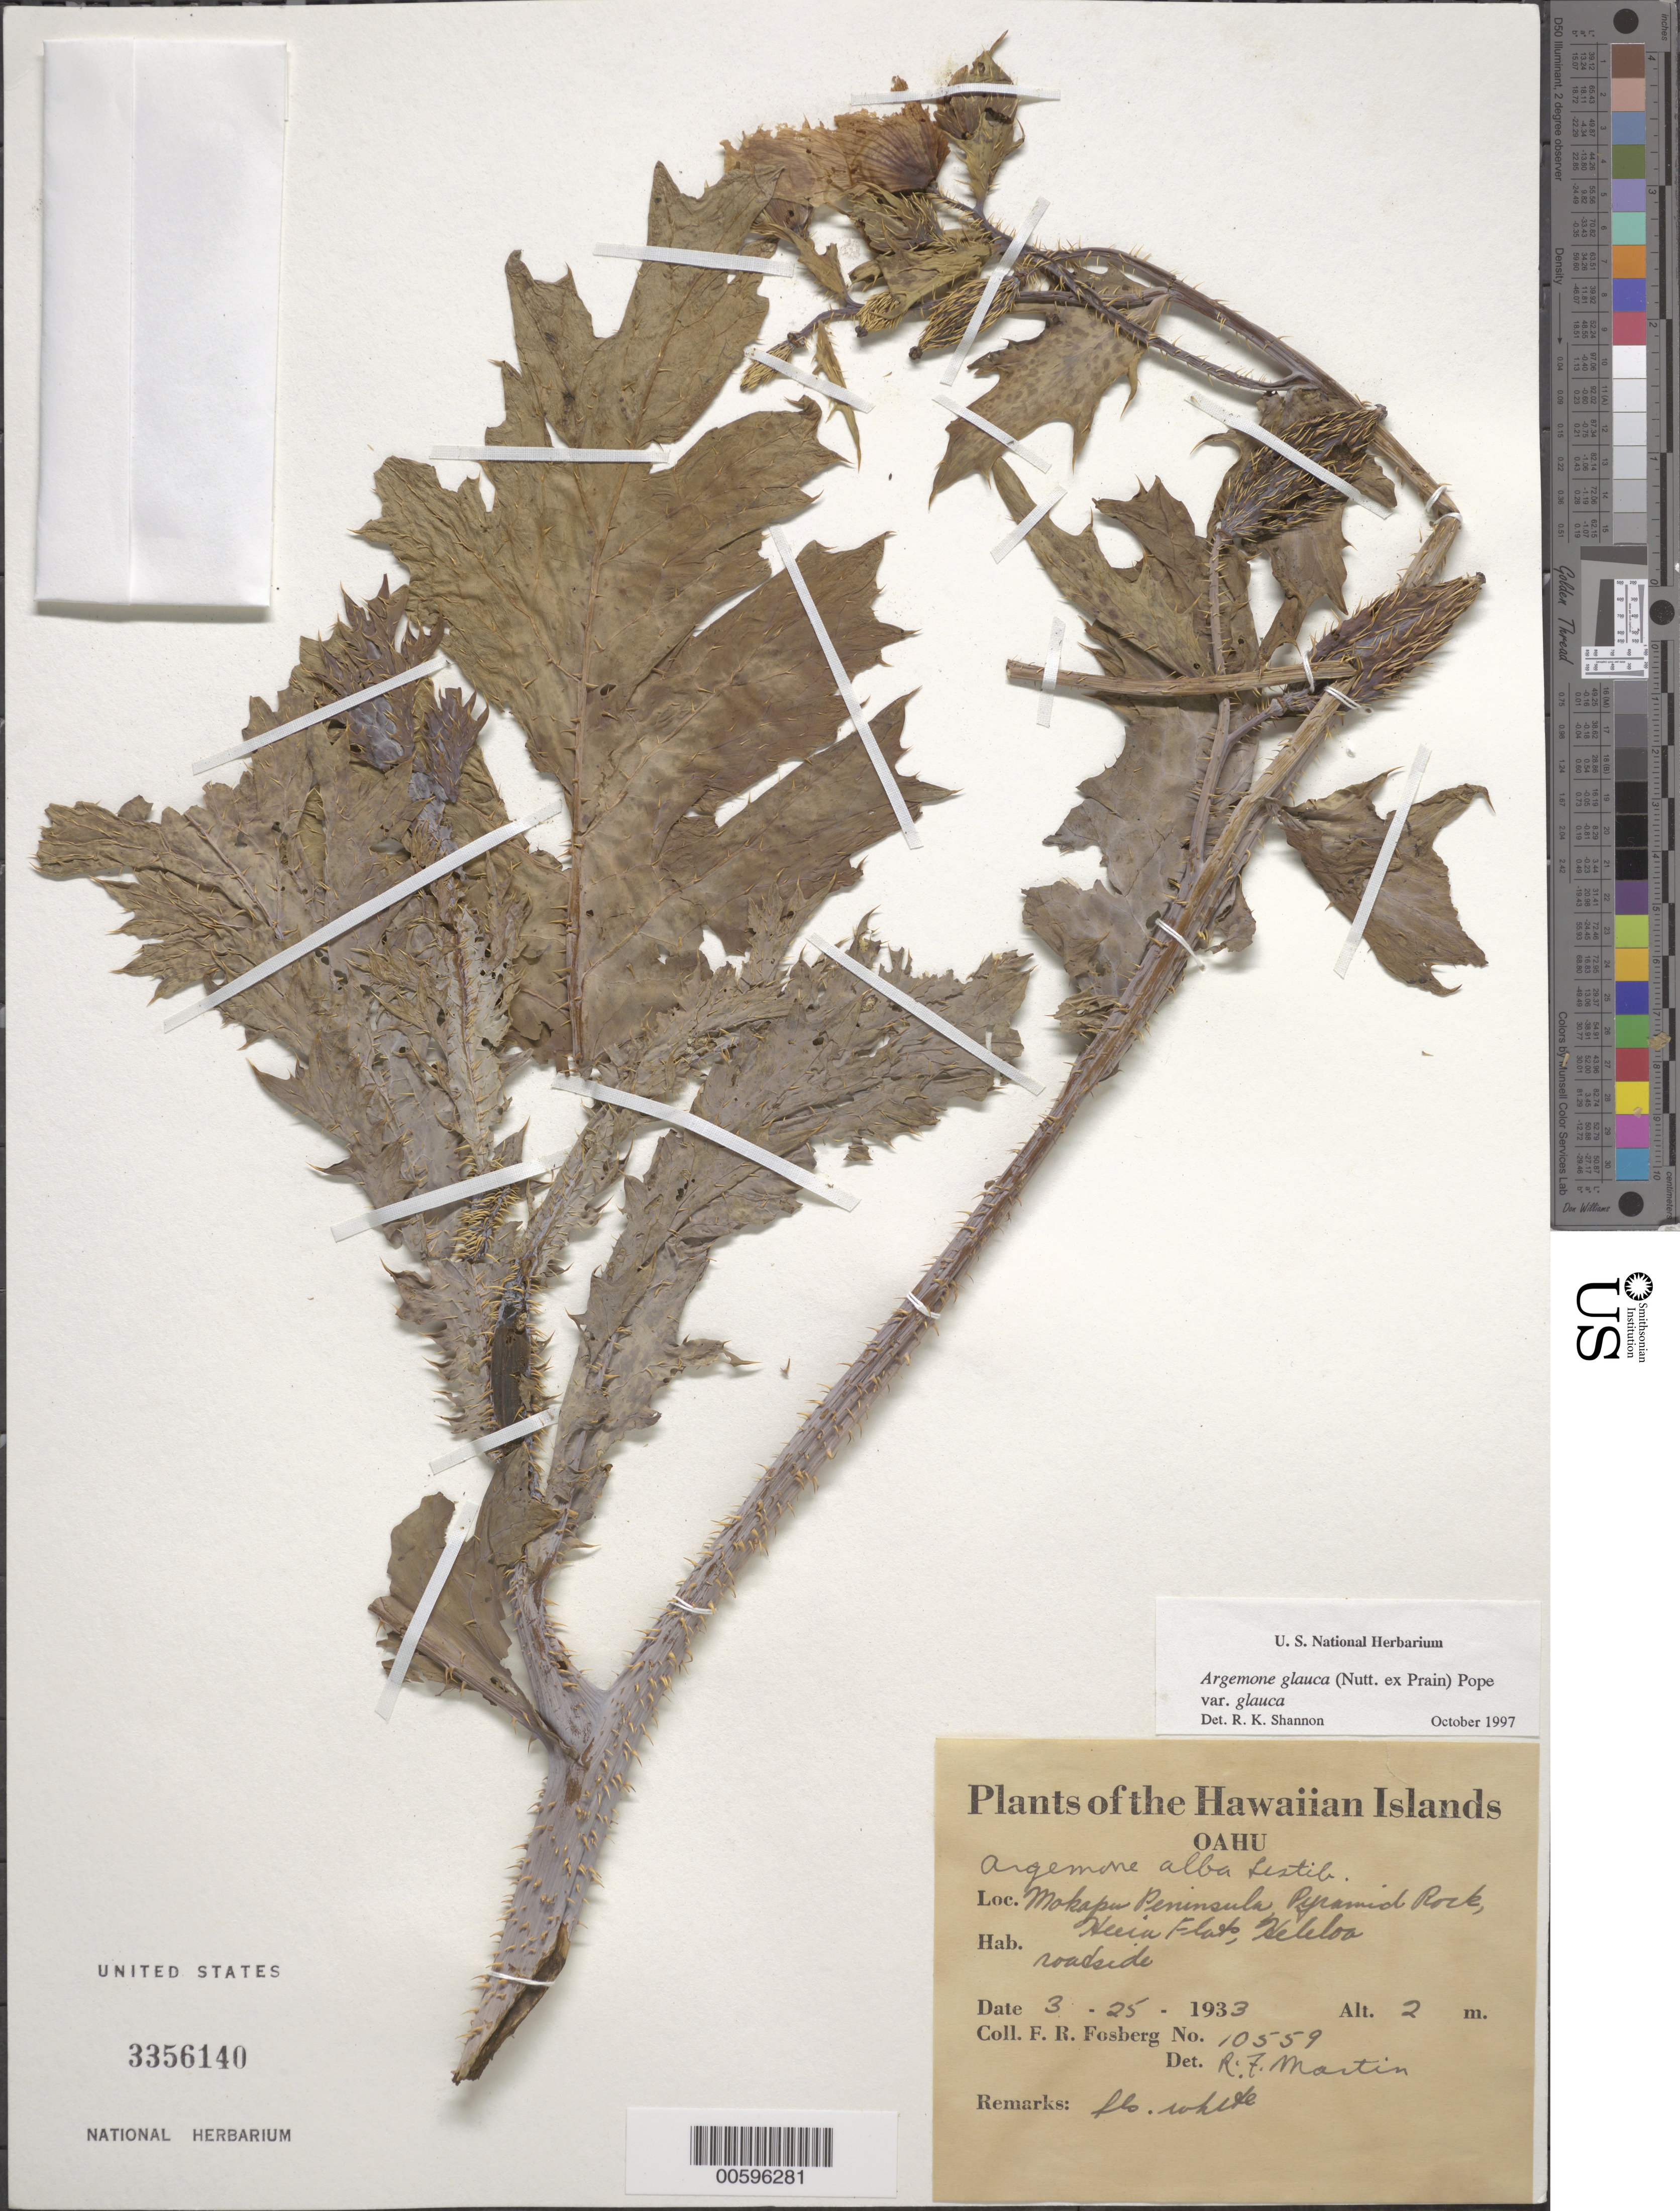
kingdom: Plantae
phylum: Tracheophyta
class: Magnoliopsida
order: Ranunculales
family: Papaveraceae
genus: Argemone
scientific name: Argemone glauca var. glauca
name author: (Nutt. ex Prain) Pope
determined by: Shannon, R. K., (UNITED STATES)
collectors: F. R. Fosberg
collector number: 10559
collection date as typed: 25 Mar 1933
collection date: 1933-03-25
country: United States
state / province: Hawaii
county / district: Honolulu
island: Oahu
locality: Mokapu Peninsula, Pyramid Rock, Heeiu Flat, Heleloa.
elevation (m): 2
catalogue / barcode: US 3356140